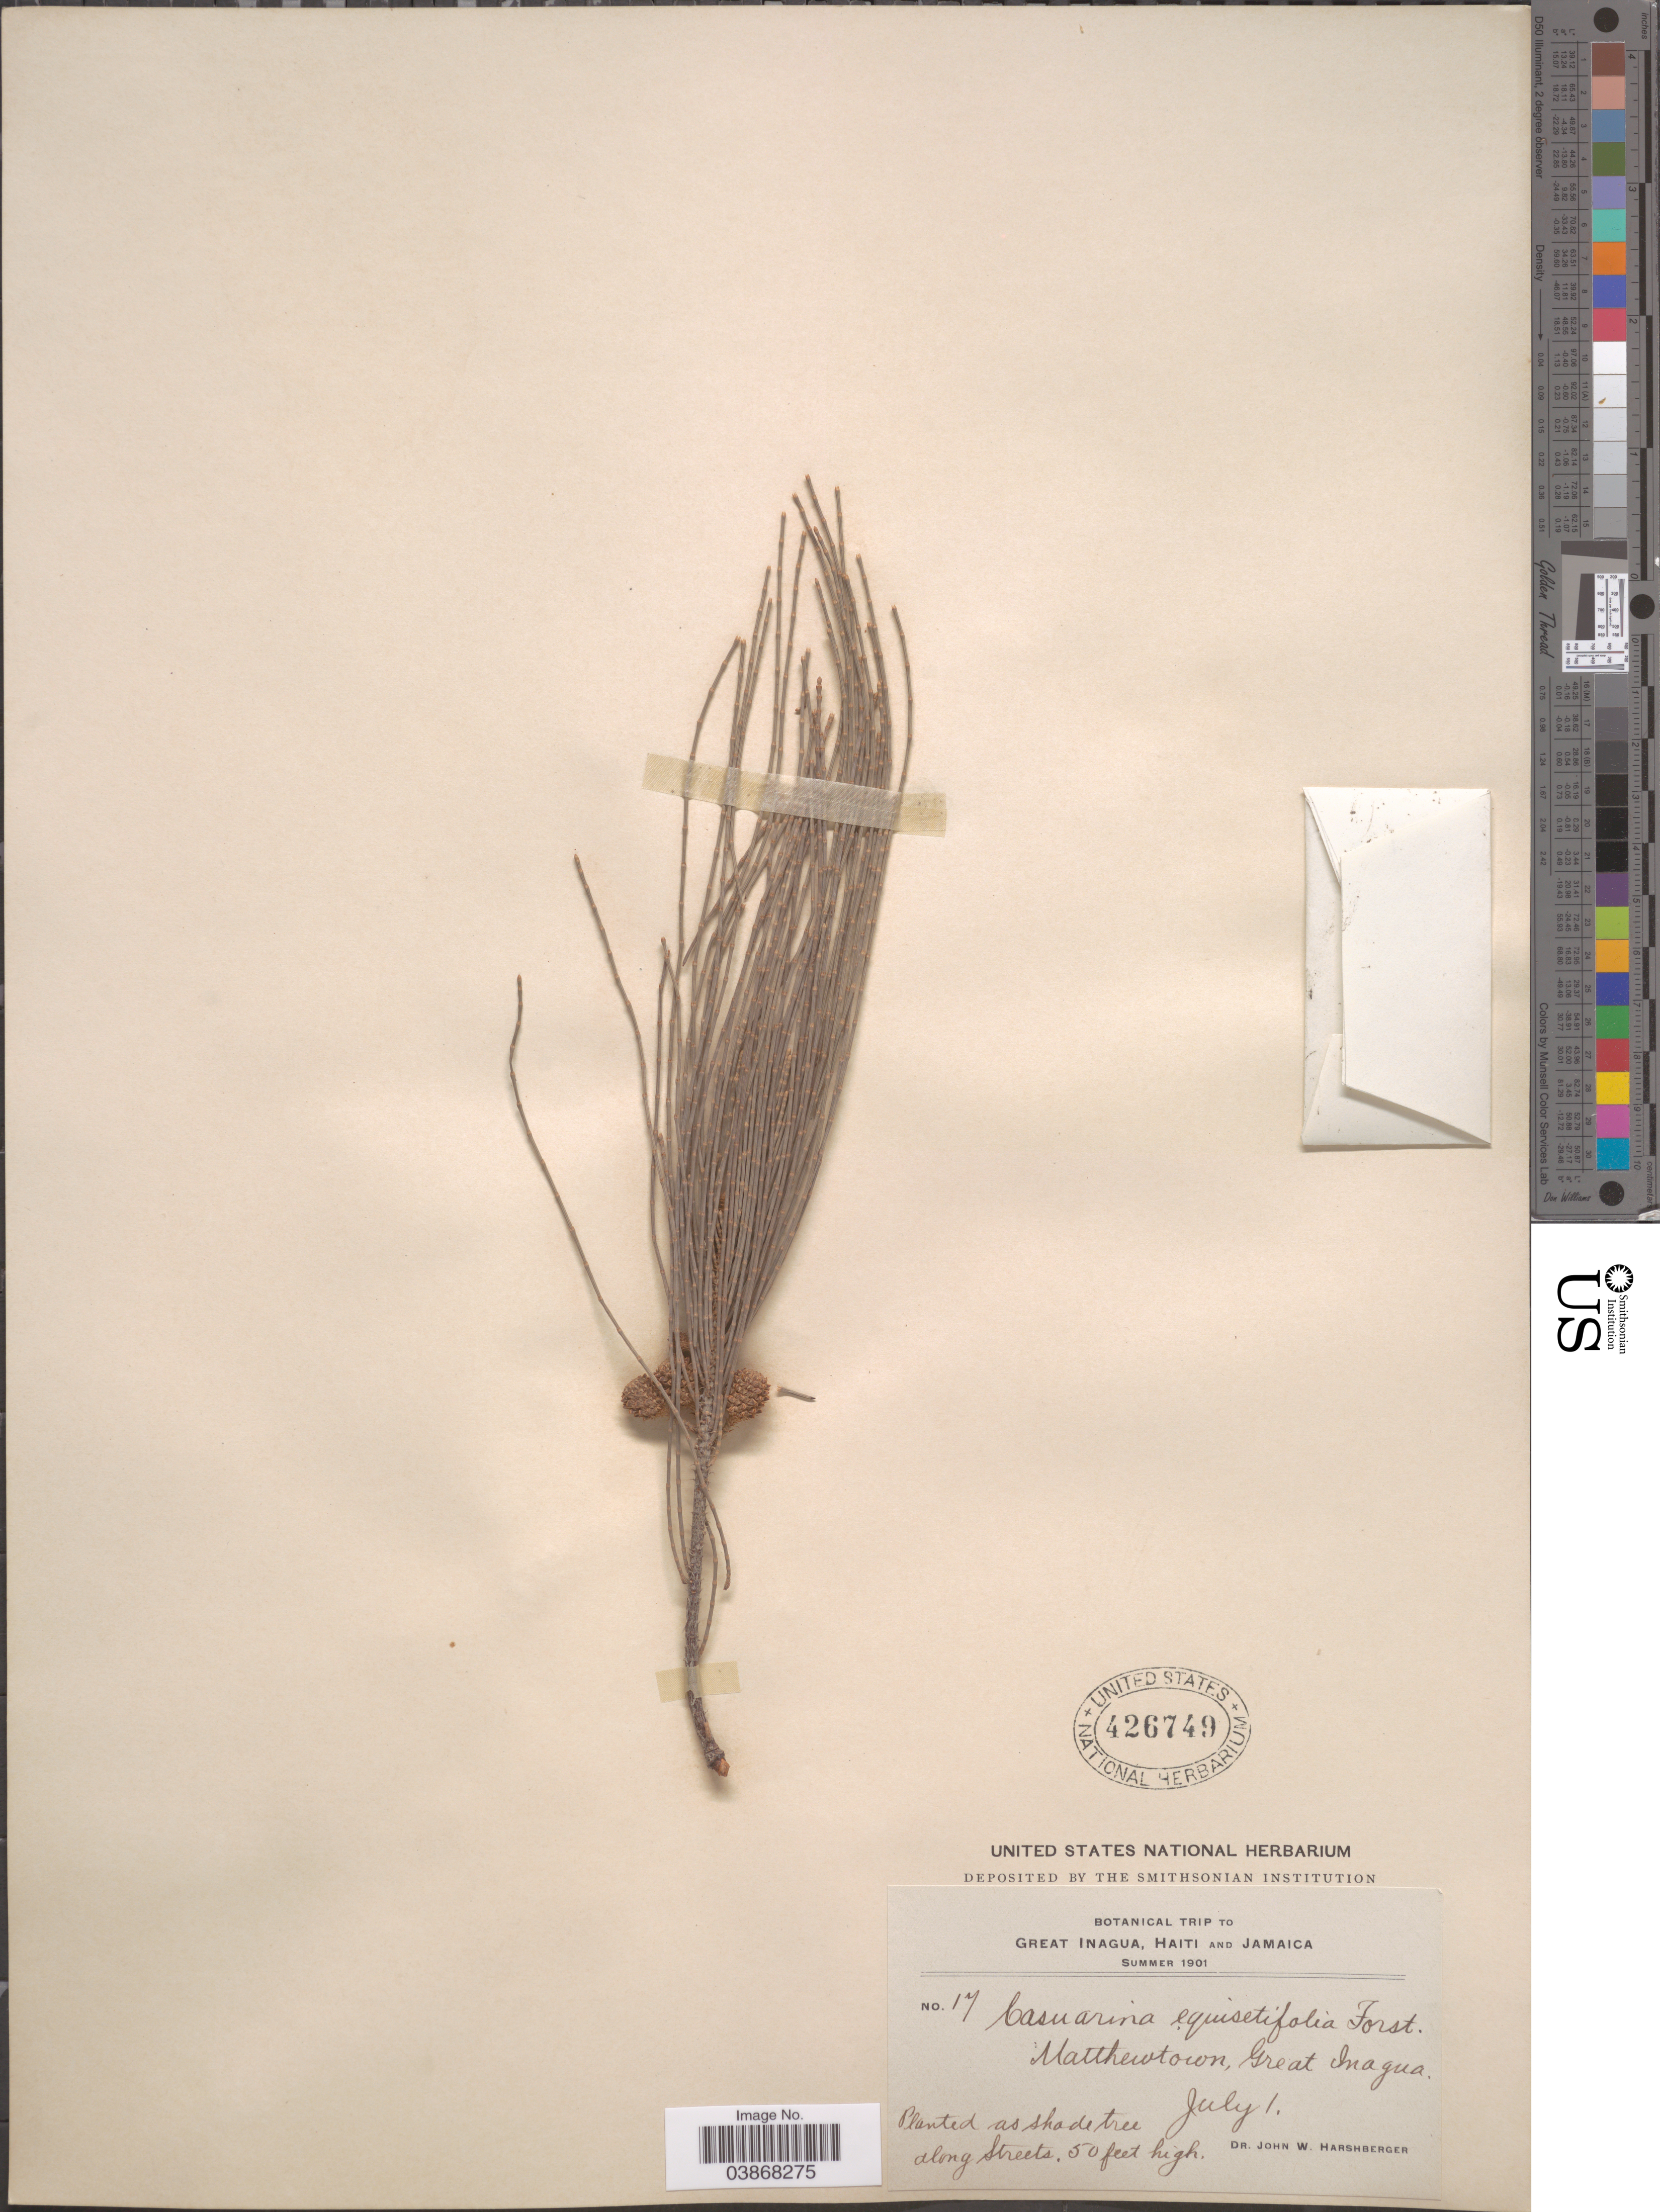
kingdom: Plantae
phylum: Tracheophyta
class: Magnoliopsida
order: Fagales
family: Casuarinaceae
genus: Casuarina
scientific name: Casuarina equisetifolia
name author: L.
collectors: J. W. Harshberger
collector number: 17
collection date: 1901-07-01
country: Bahamas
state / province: Inagua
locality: Matthewtown, Great Inagua.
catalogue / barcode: US 426749